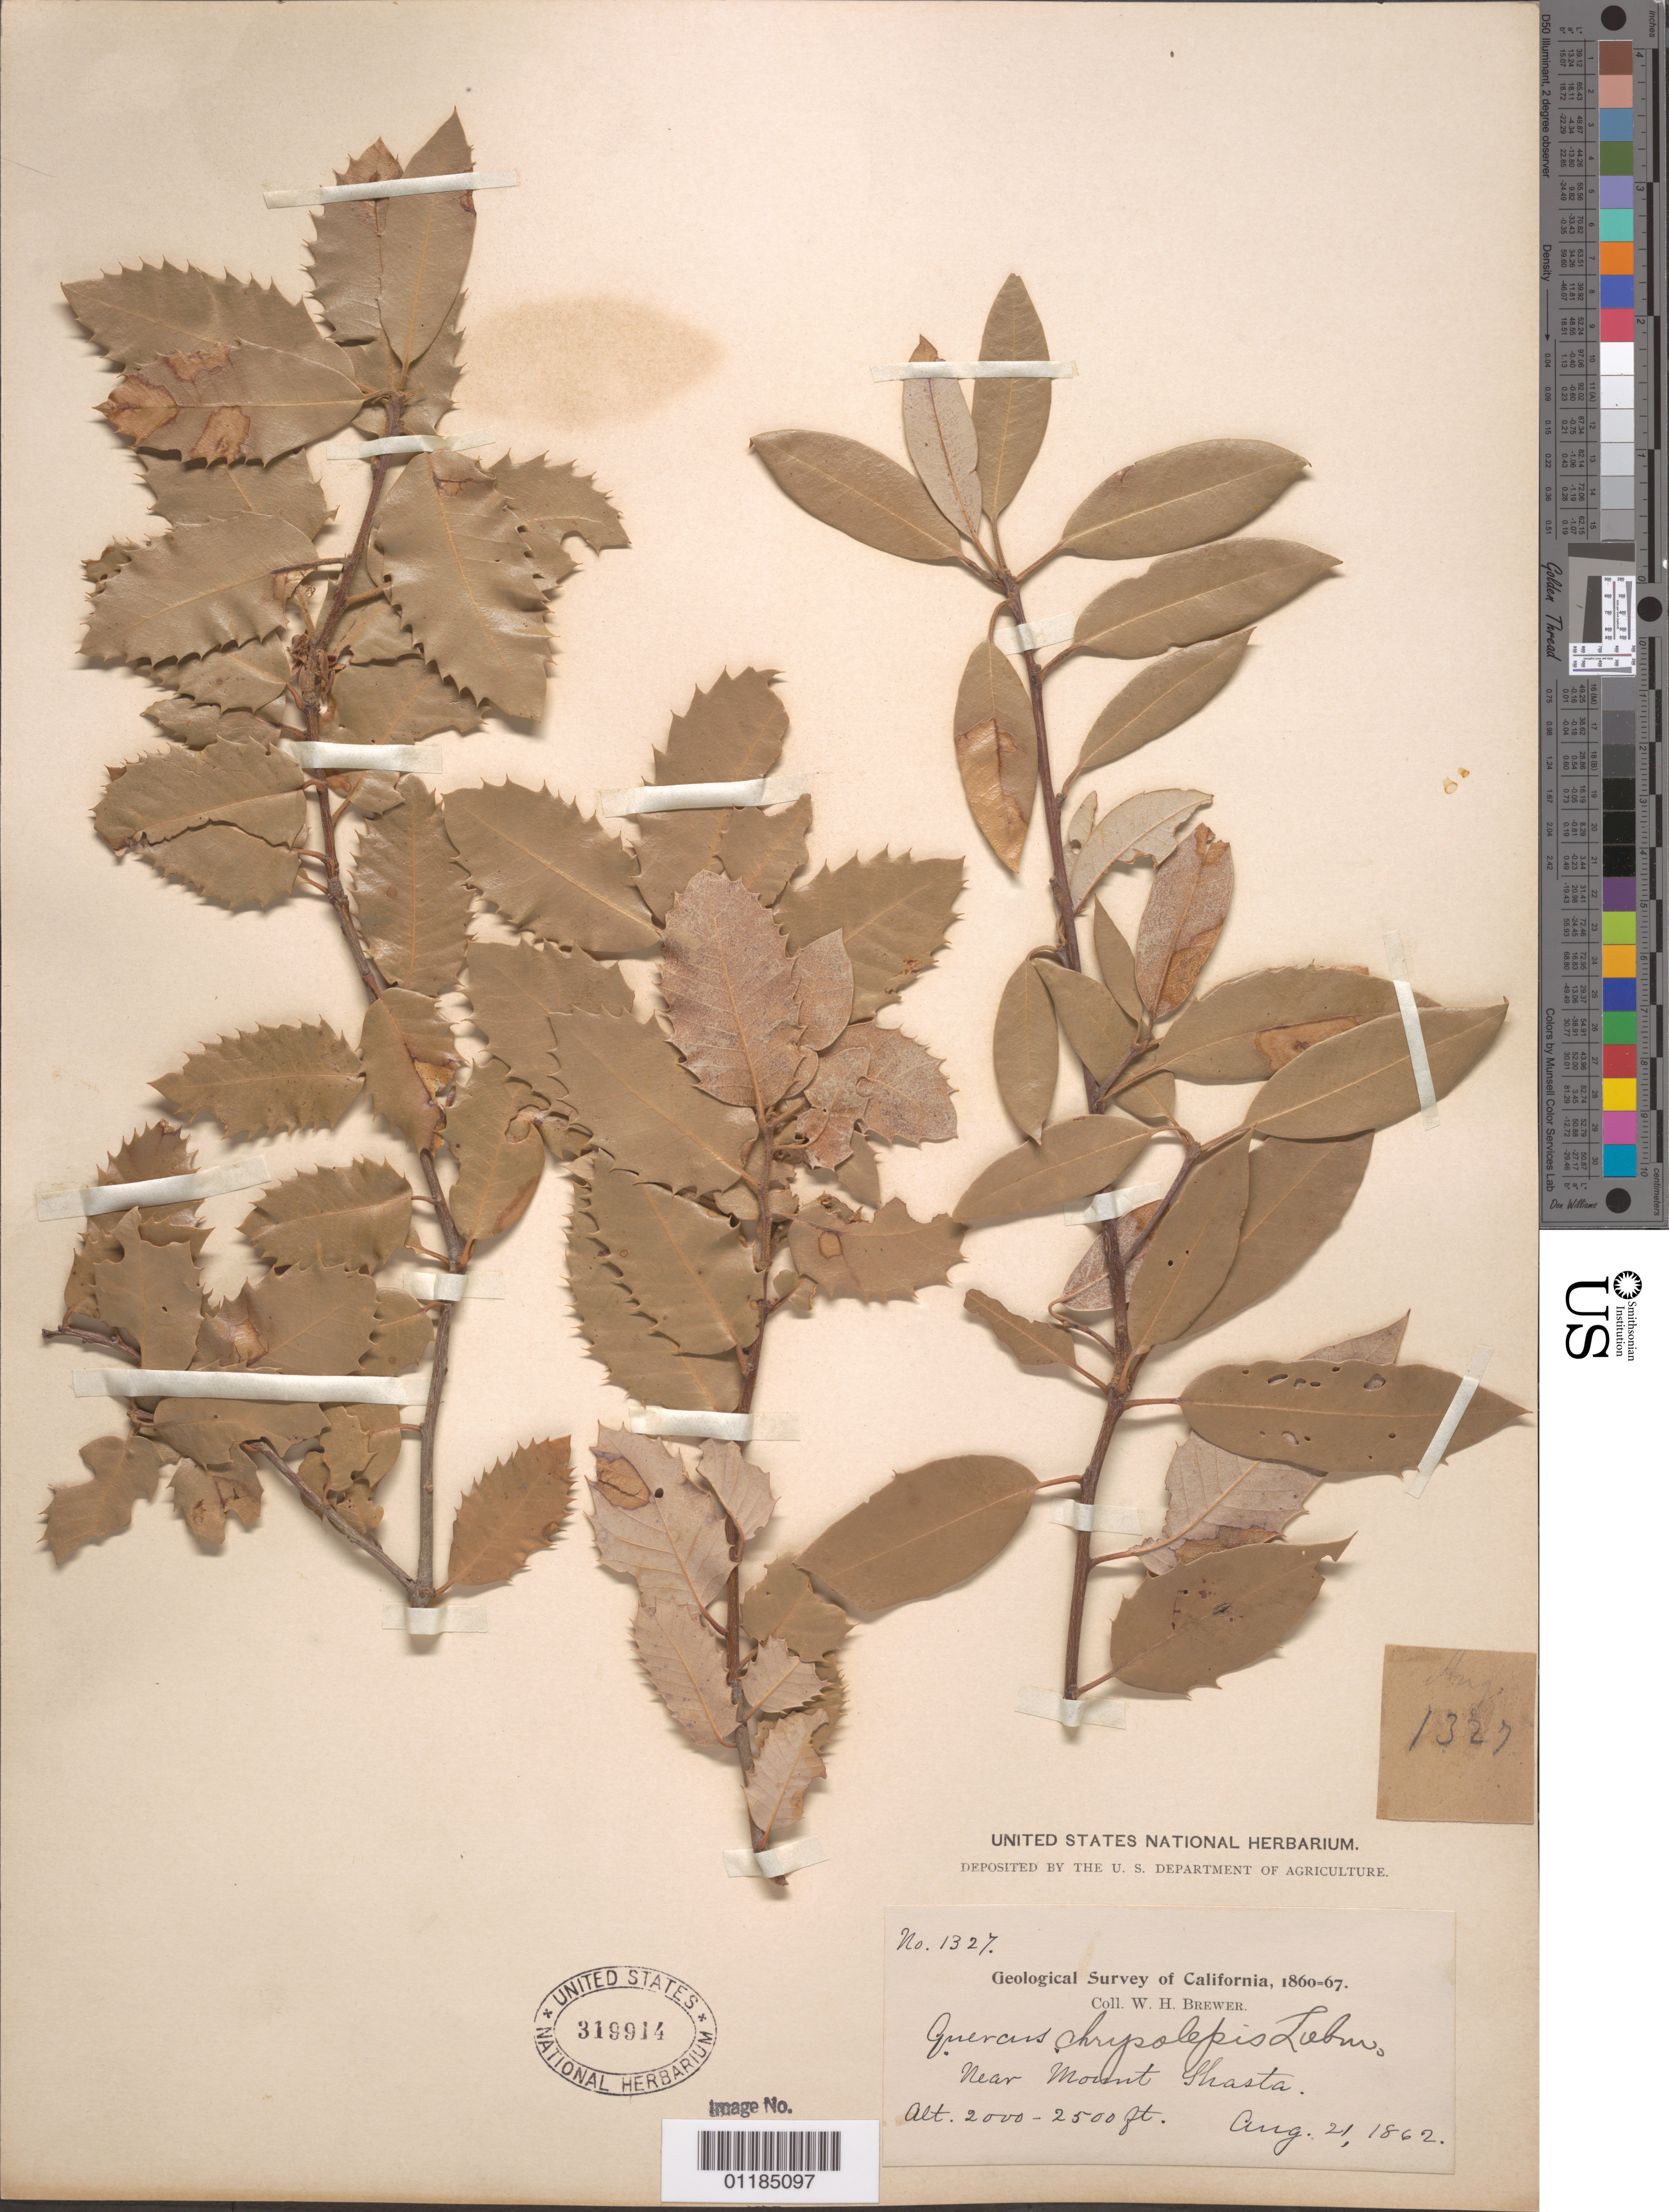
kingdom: Plantae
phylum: Tracheophyta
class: Magnoliopsida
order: Fagales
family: Fagaceae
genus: Quercus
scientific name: Quercus chrysolepis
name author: Liebm.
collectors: W. H. Brewer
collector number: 1327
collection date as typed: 21 Aug 1862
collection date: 1862-08-21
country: United States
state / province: California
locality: Near Mount Shasta.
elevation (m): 610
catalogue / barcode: US 319914